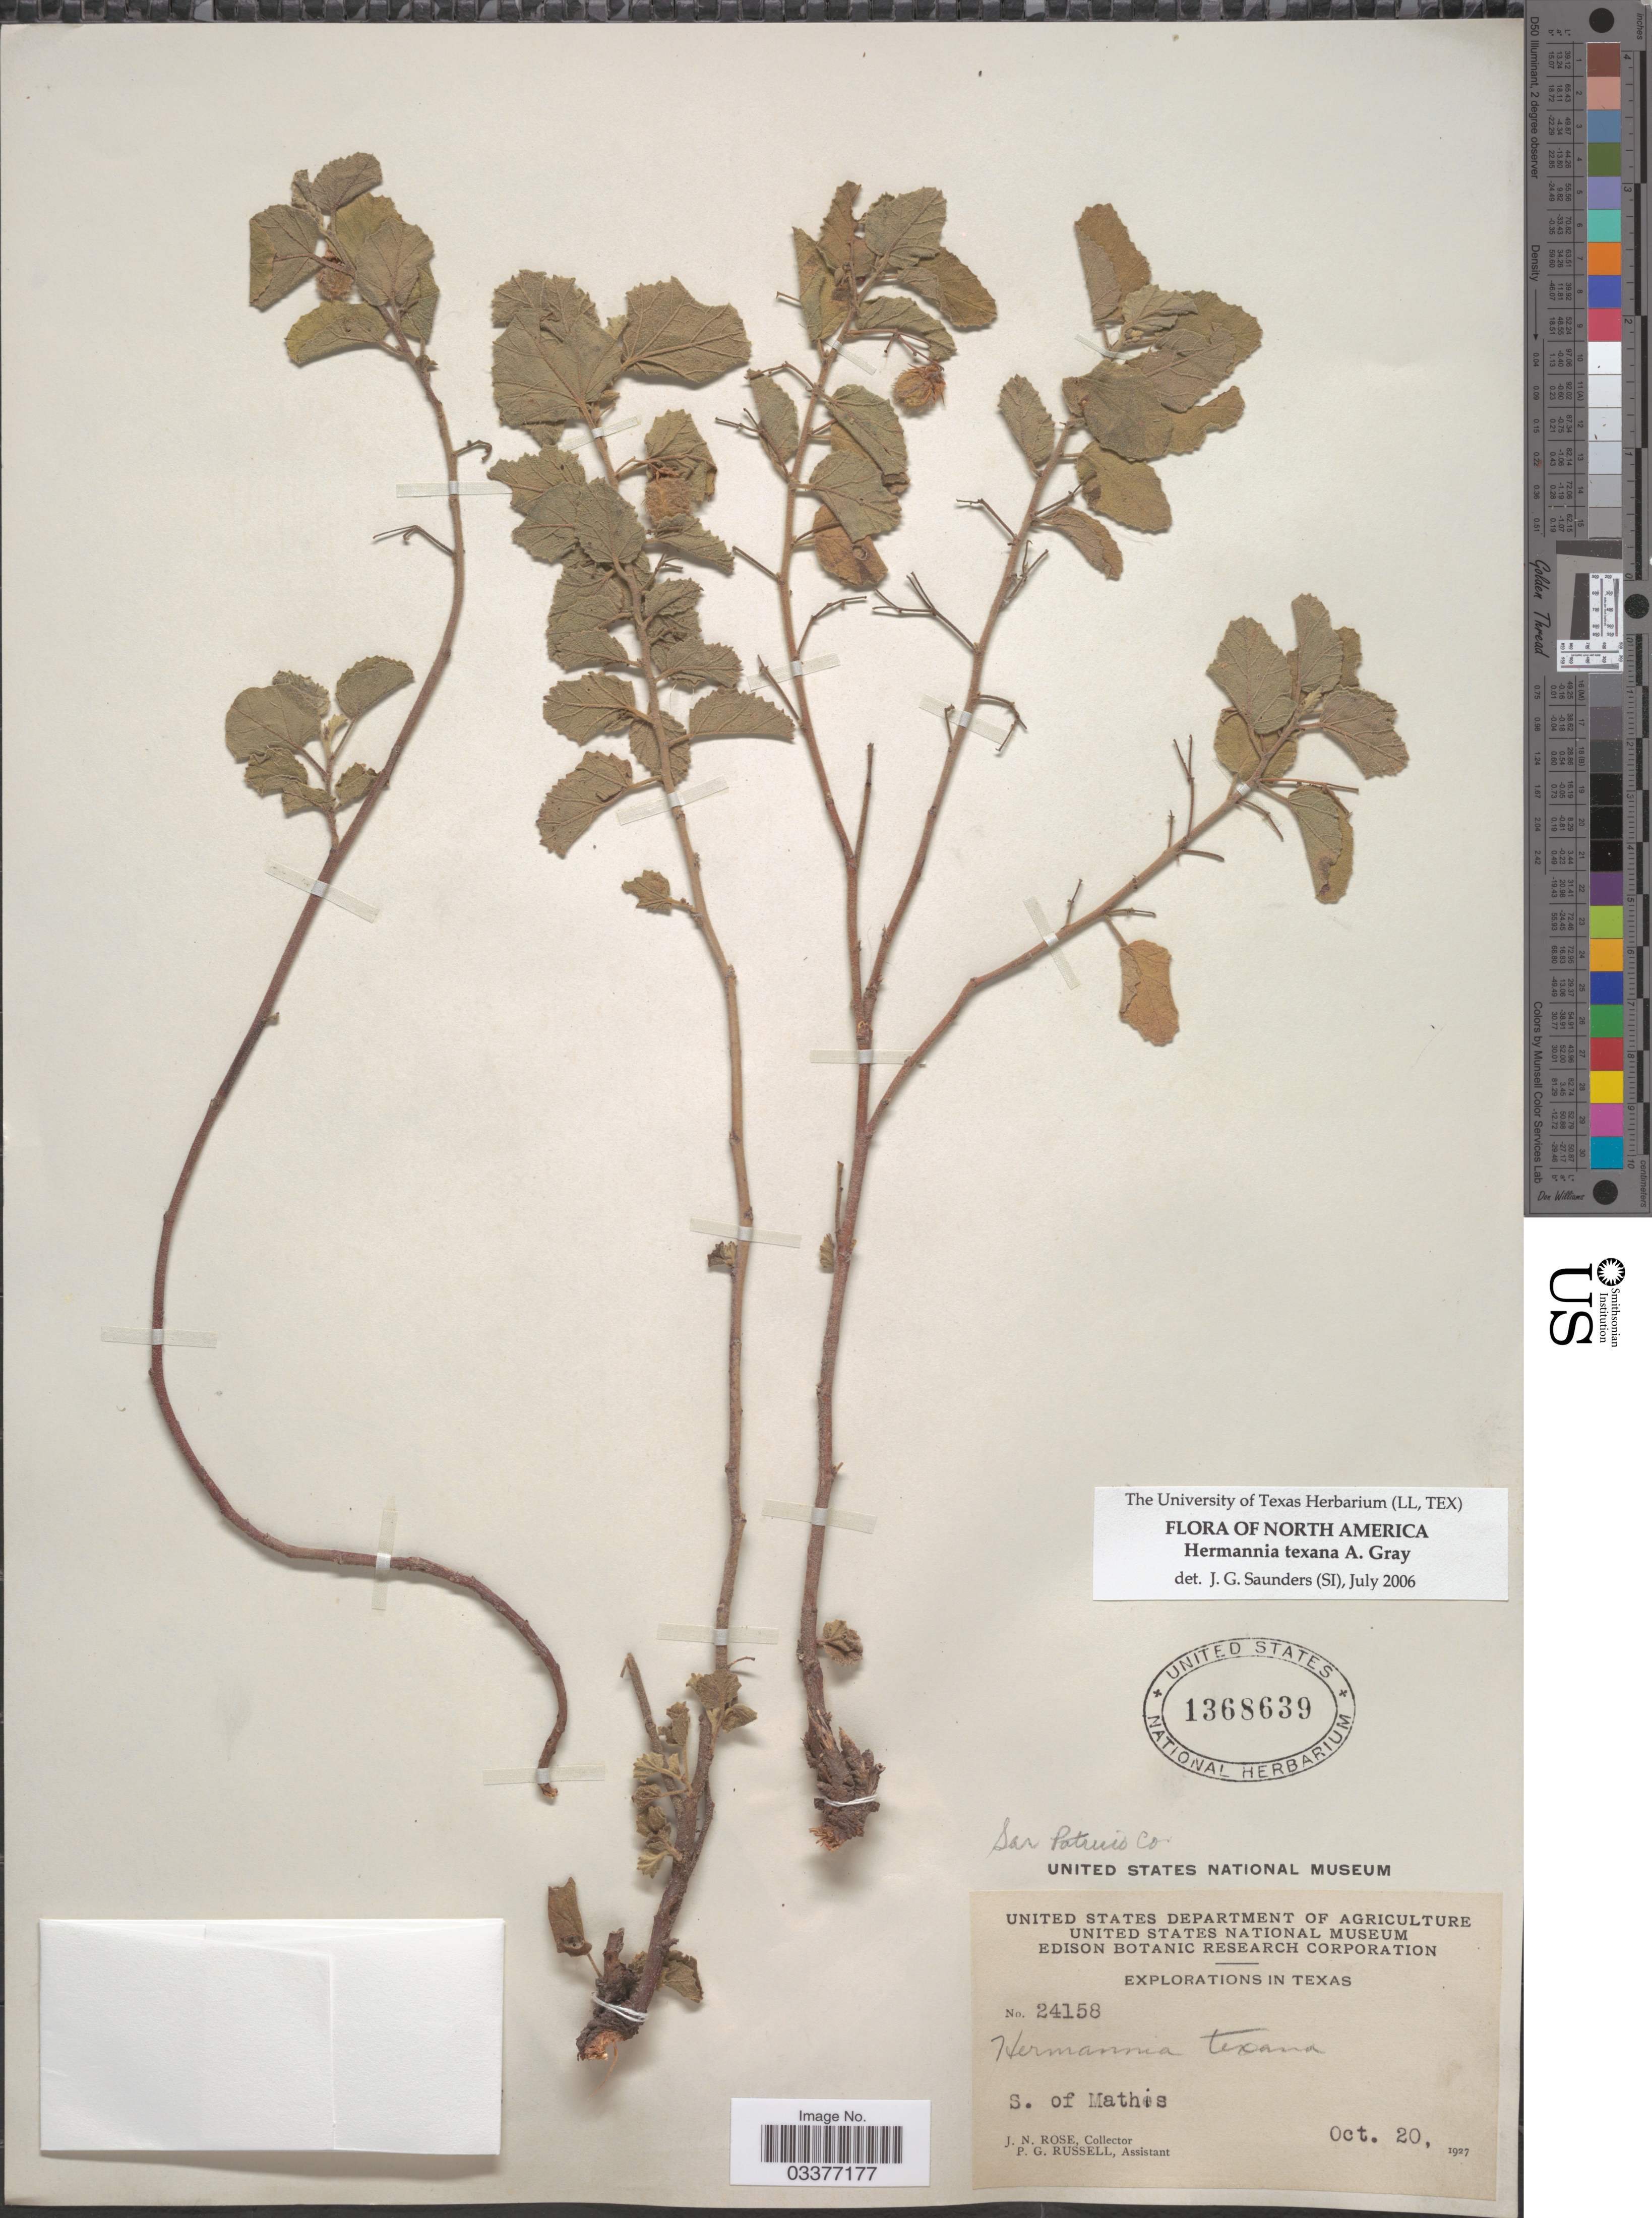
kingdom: Plantae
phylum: Tracheophyta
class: Magnoliopsida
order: Malvales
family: Malvaceae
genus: Hermannia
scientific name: Hermannia texana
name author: A. Gray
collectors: J. N. Rose & P. G. Russell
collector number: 24158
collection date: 1927-10-20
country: United States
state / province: Texas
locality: S. of Mathis.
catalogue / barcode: US 1368639